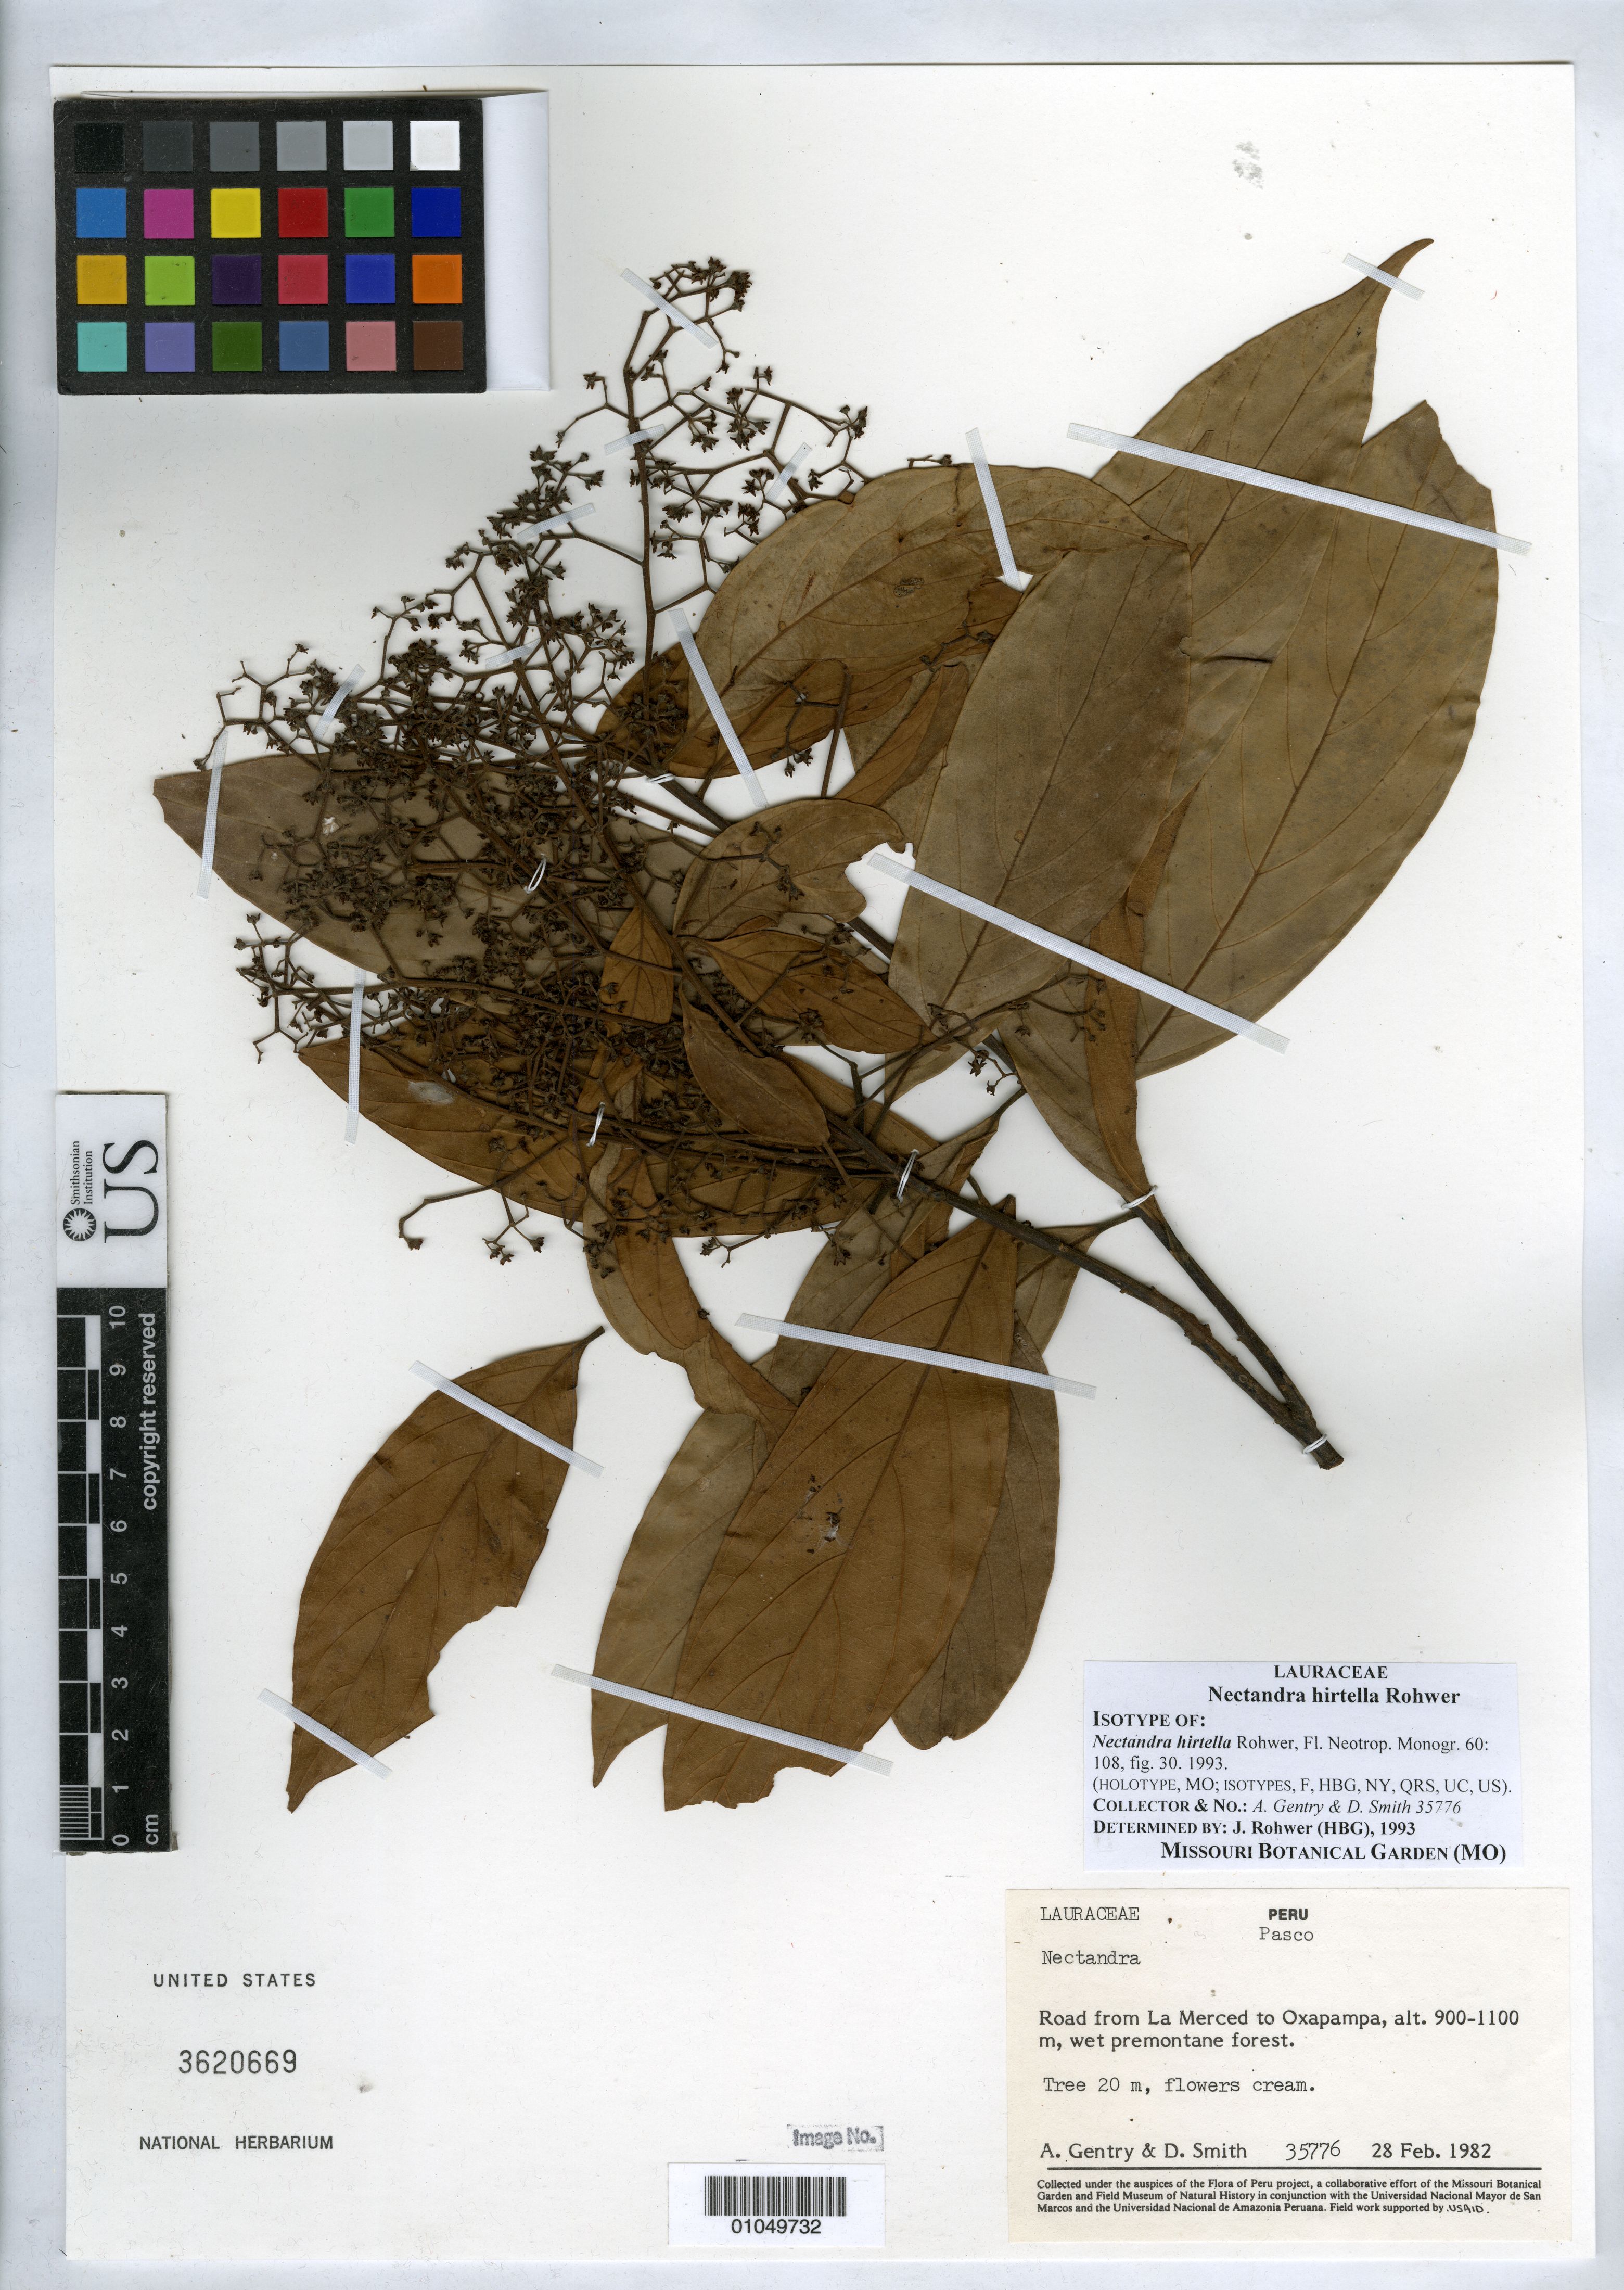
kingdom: Plantae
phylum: Tracheophyta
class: Magnoliopsida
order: Laurales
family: Lauraceae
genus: Nectandra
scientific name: Nectandra hirtella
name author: Rohwer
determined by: Rohwer, J. G.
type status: Isotype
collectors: A. H. Gentry & D. Smith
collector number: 35776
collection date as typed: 28 Feb 1982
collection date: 1982-02-28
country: Peru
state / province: Pasco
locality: Road from La Merced to oxapampa.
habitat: Wet premontane forest.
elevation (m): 900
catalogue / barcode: US 3620669